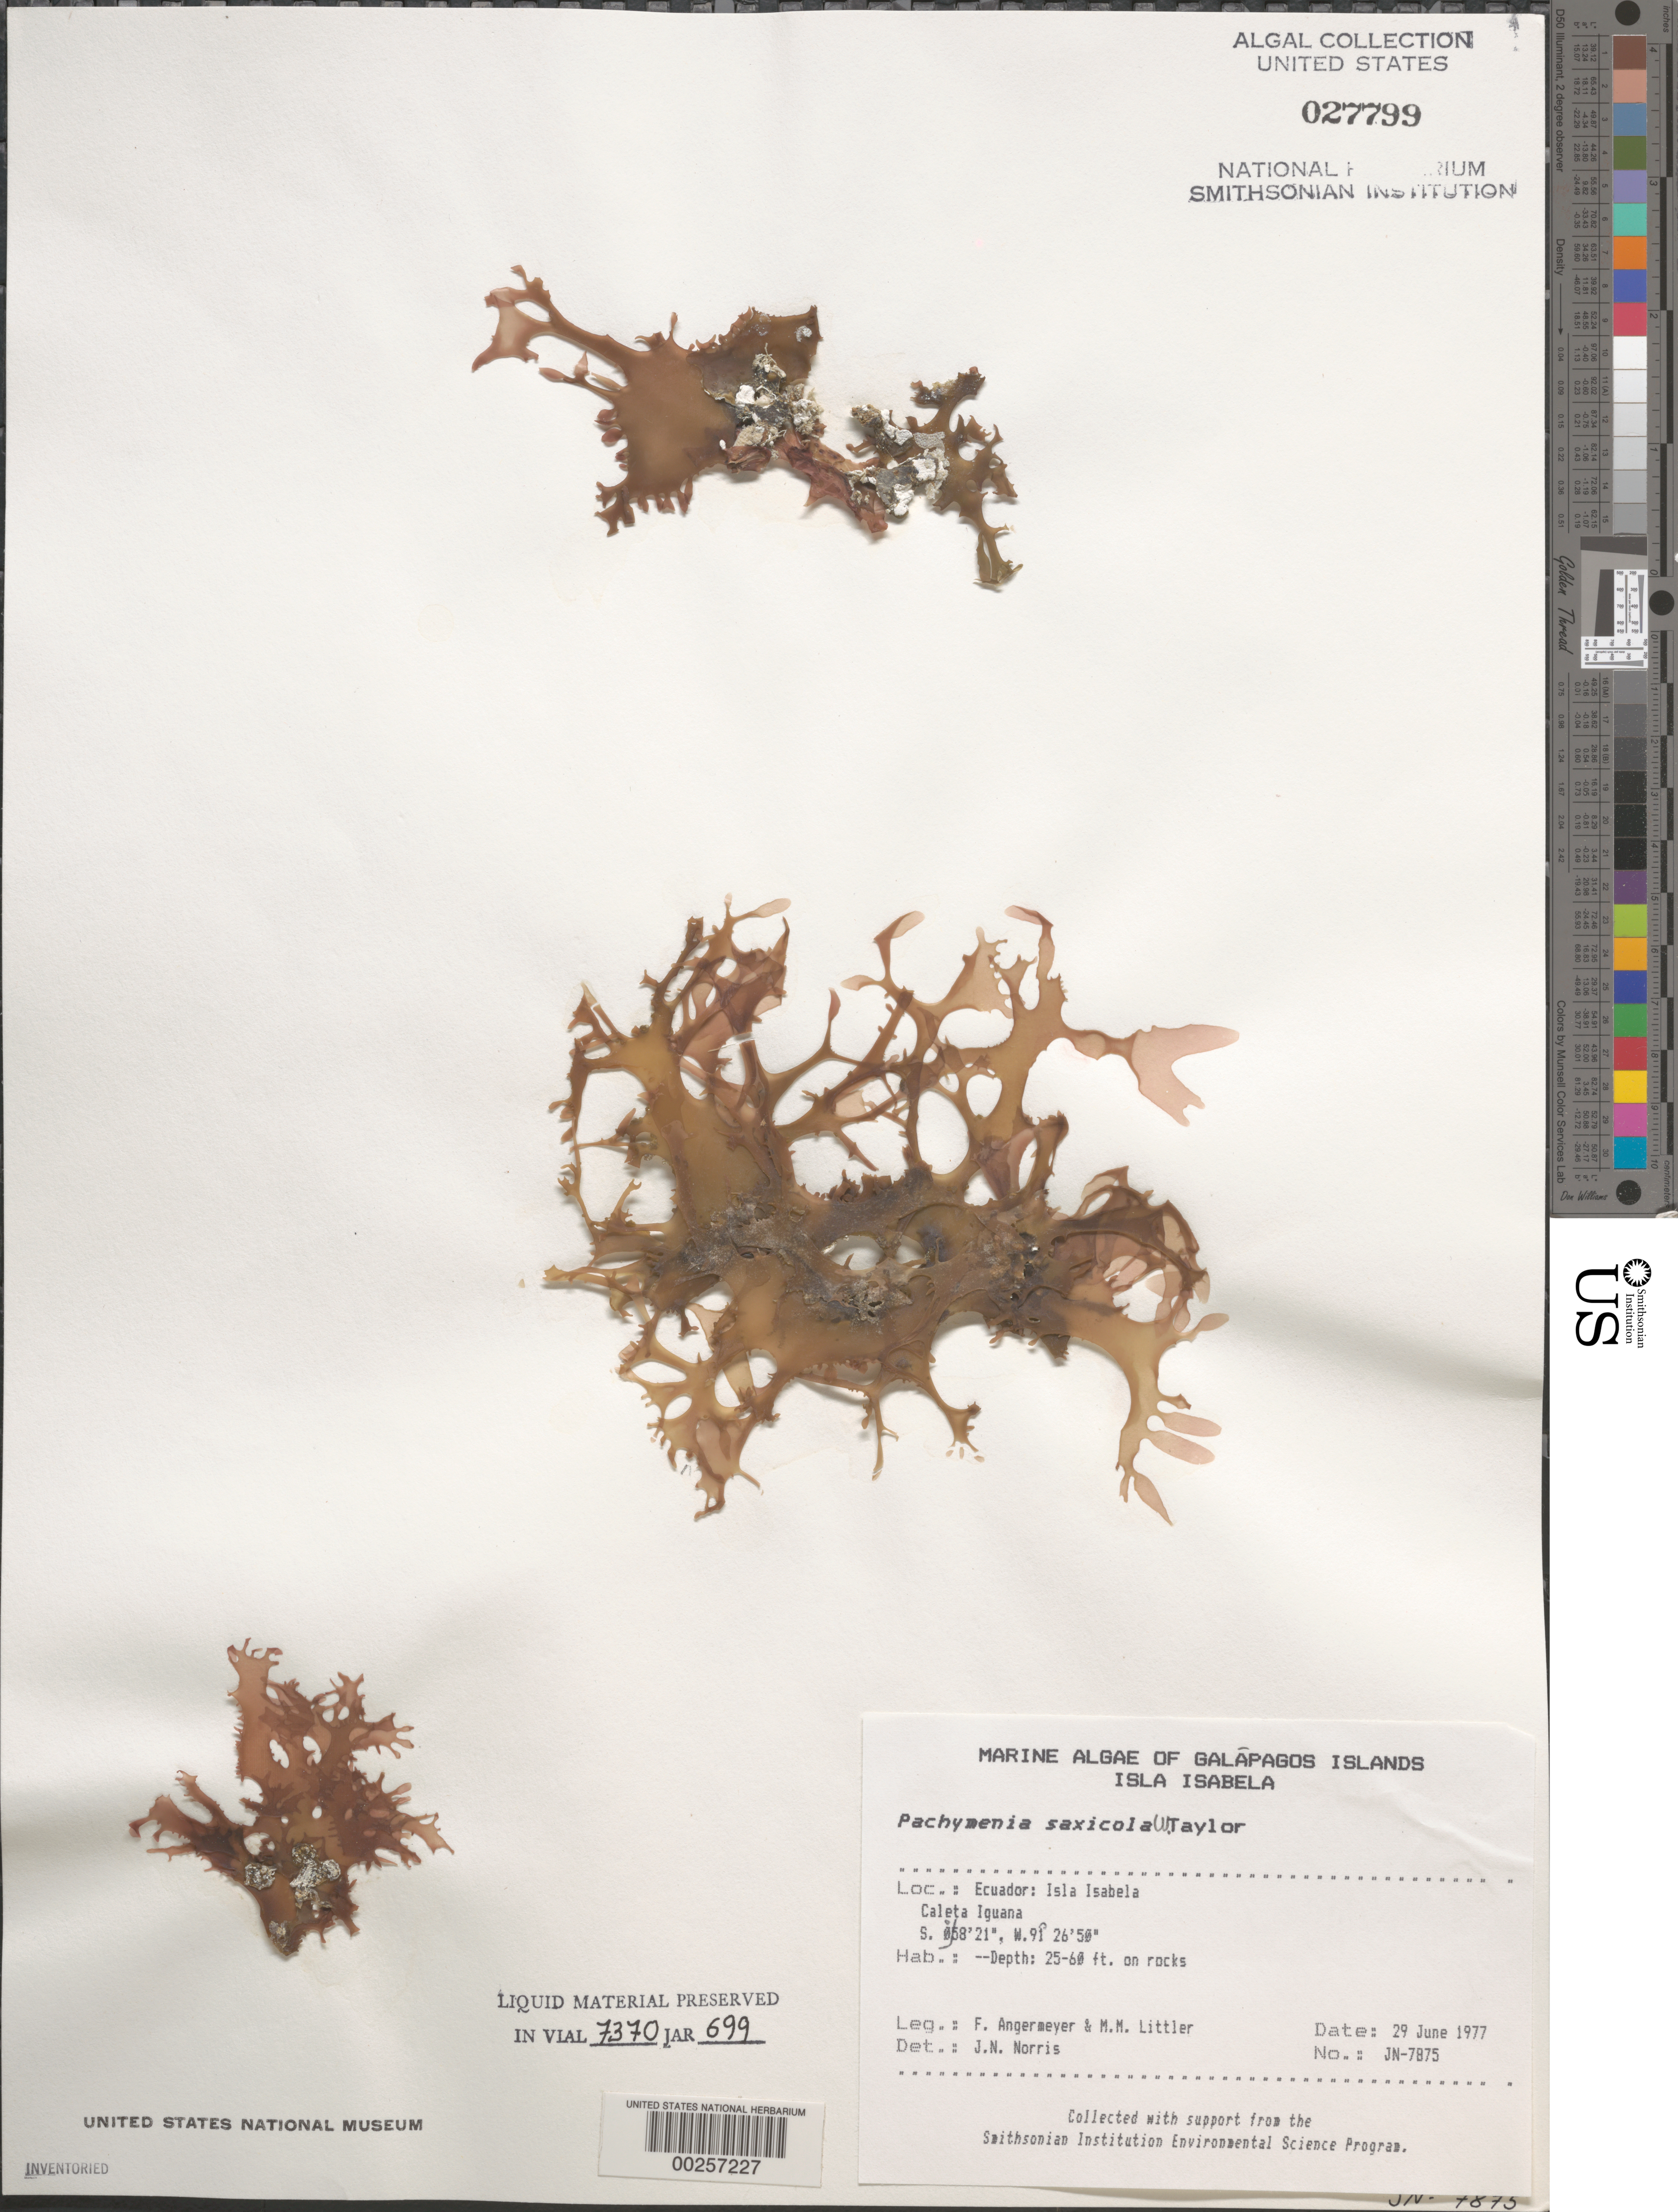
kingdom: Plantae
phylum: Rhodophyta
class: Florideophyceae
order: Halymeniales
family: Halymeniaceae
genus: Pachymenia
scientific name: Pachymenia saxicola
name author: W.R. Taylor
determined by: Norris, James N.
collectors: F. Angermeyer & M. M. Littler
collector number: Jn-7875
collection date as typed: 29 Jun 1977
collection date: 1977-06-29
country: Ecuador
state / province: Colón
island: Isabela [Albemarle]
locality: Caleta Iguana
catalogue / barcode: US 27799